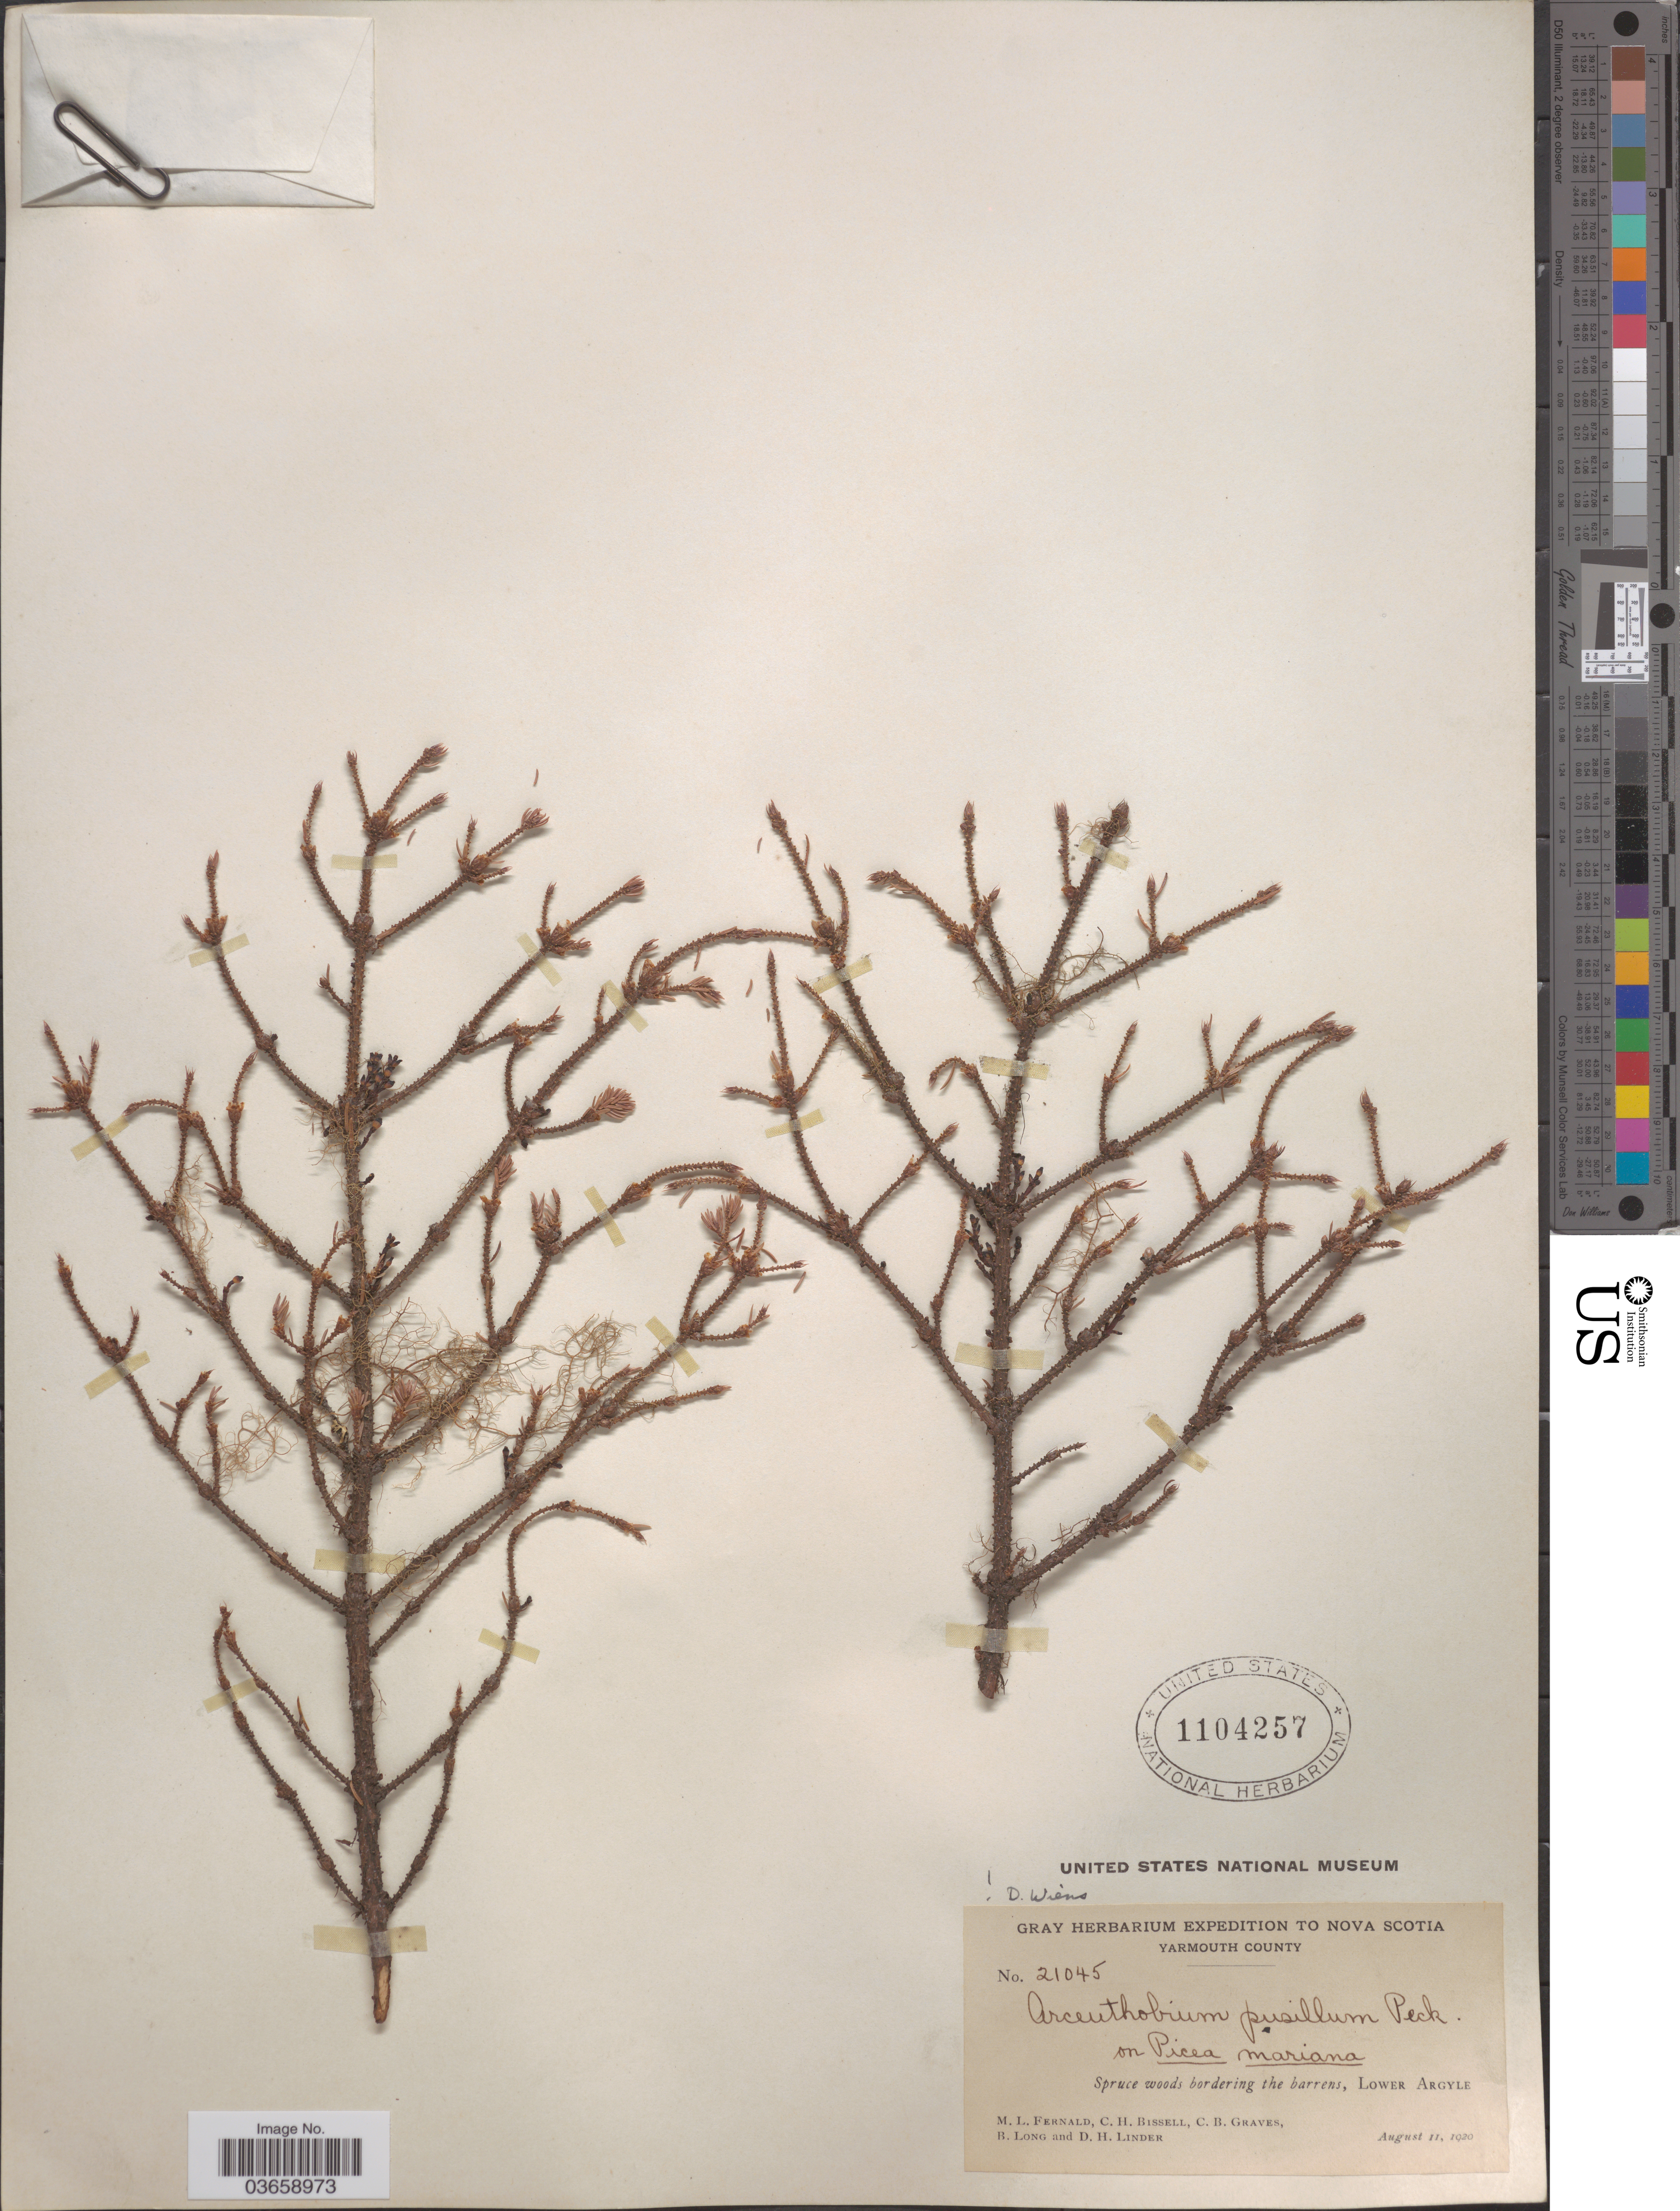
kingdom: Plantae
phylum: Tracheophyta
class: Magnoliopsida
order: Santalales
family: Viscaceae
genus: Arceuthobium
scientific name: Arceuthobium pusillum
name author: Peck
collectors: M. L. Fernald, C. Bissell, C. Graves, B. Long & D. Linder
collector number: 21045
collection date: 1920-08-11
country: Canada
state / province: Nova Scotia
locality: Yarmouth County. Lower Argyle.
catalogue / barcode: US 1104257